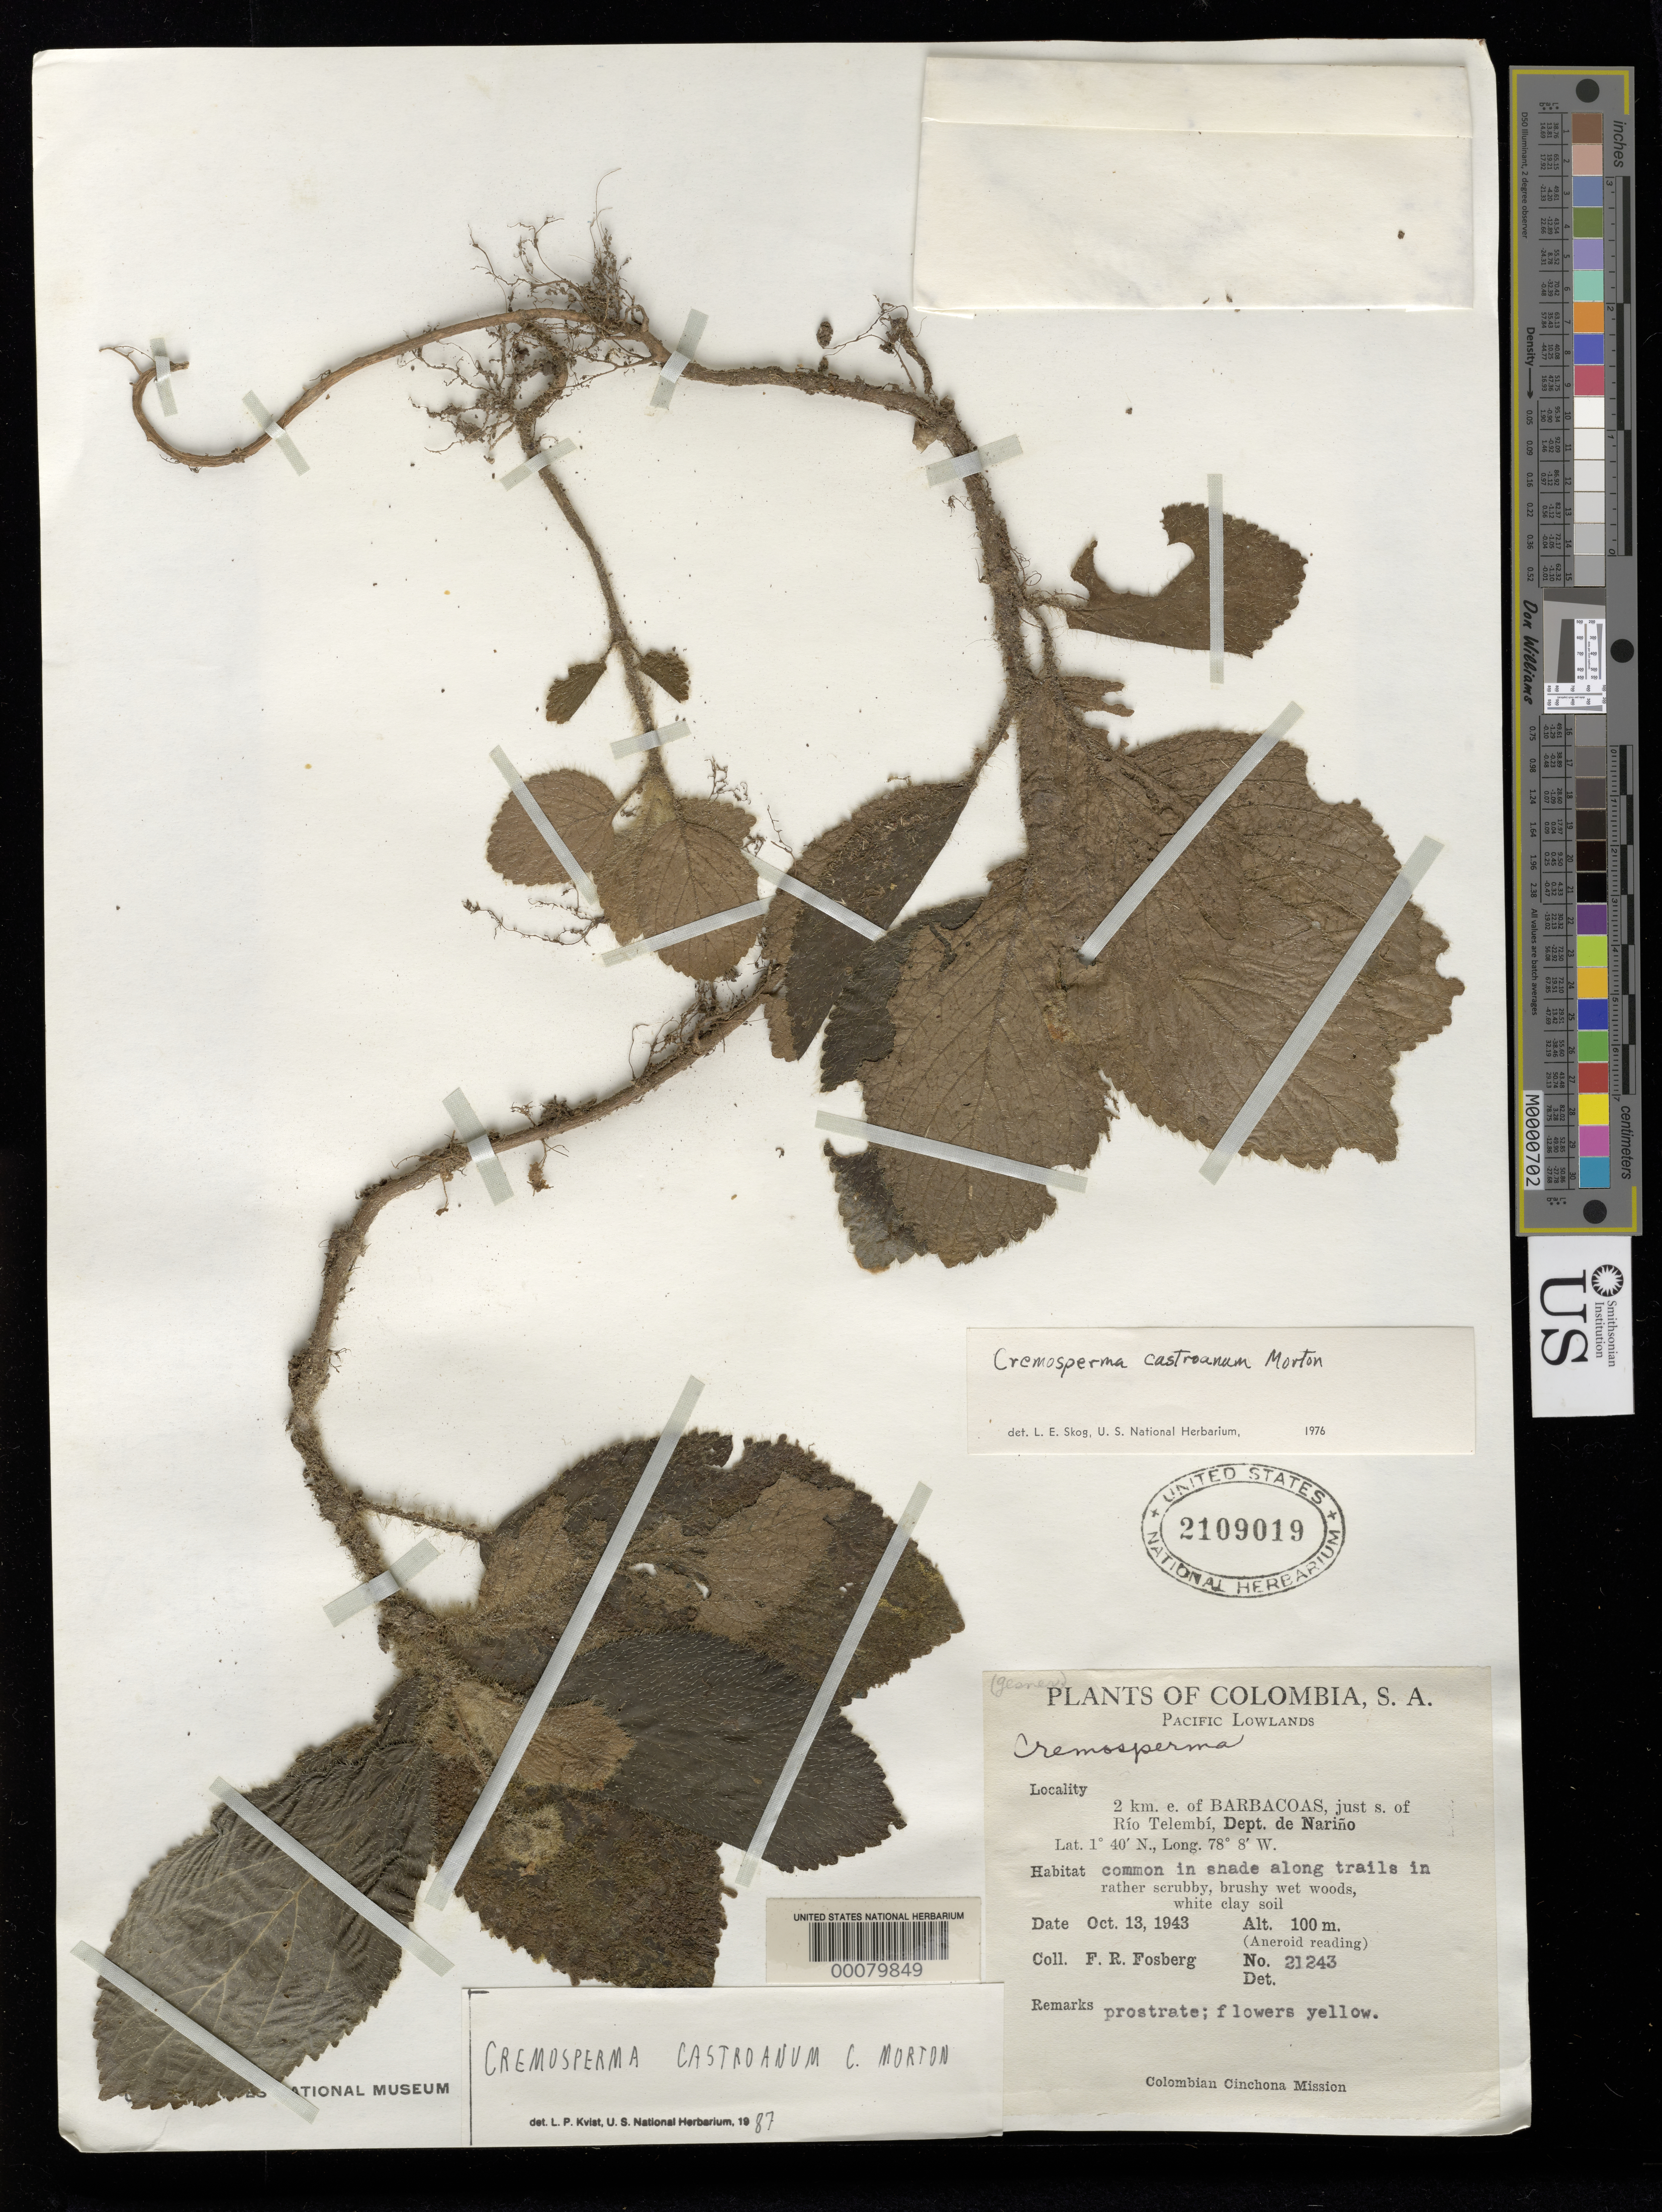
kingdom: Plantae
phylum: Tracheophyta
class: Magnoliopsida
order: Lamiales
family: Gesneriaceae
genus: Cremosperma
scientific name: Cremosperma castroanum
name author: C.V. Morton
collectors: F. R. Fosberg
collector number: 21243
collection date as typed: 13 Oct 1943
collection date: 1943-10-13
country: Colombia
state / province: Nariño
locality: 2 km E of Barbacoas, just S of Rio Telembi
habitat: In rather scrubby, brushy wet woods, white clay soil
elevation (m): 100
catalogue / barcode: US 2109019